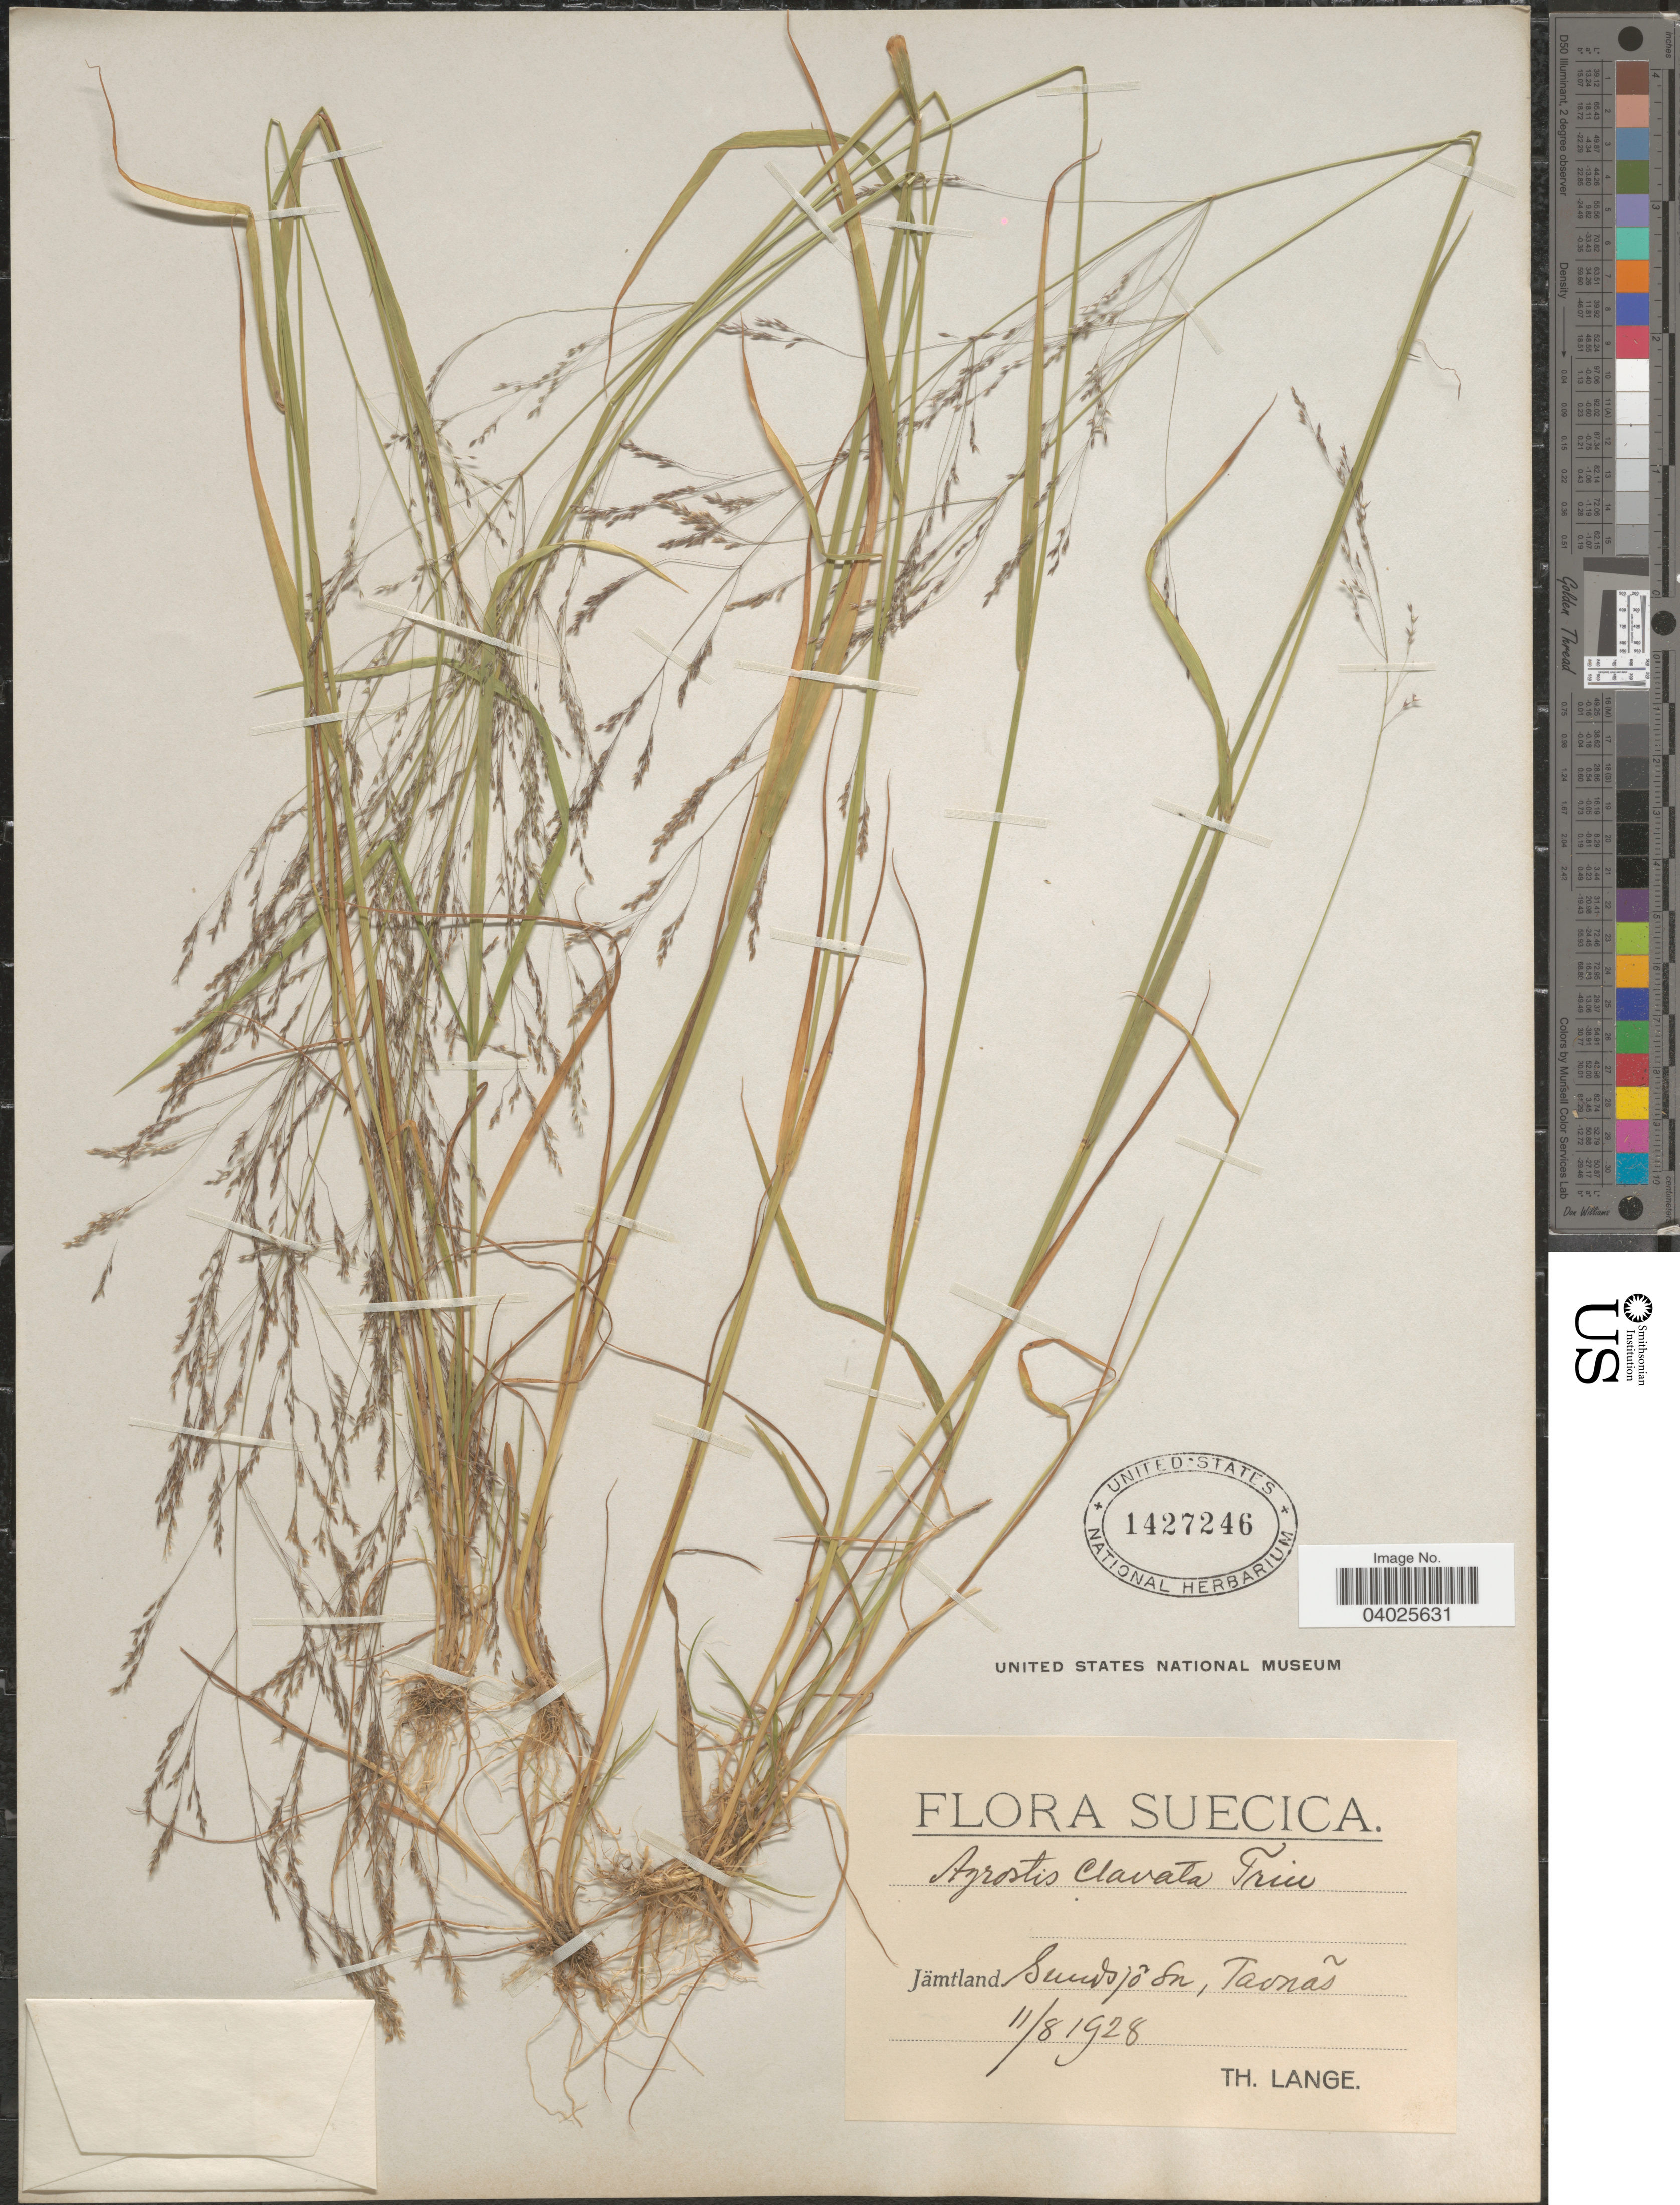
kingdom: Plantae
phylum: Tracheophyta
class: Liliopsida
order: Poales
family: Poaceae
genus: Agrostis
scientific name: Agrostis clavata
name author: Trin.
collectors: T. Lange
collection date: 1928-08-11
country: Sweden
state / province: Jämtland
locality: Suecica. Jämtland Sundsjd Sn, Tavnãs.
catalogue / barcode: US 1427246